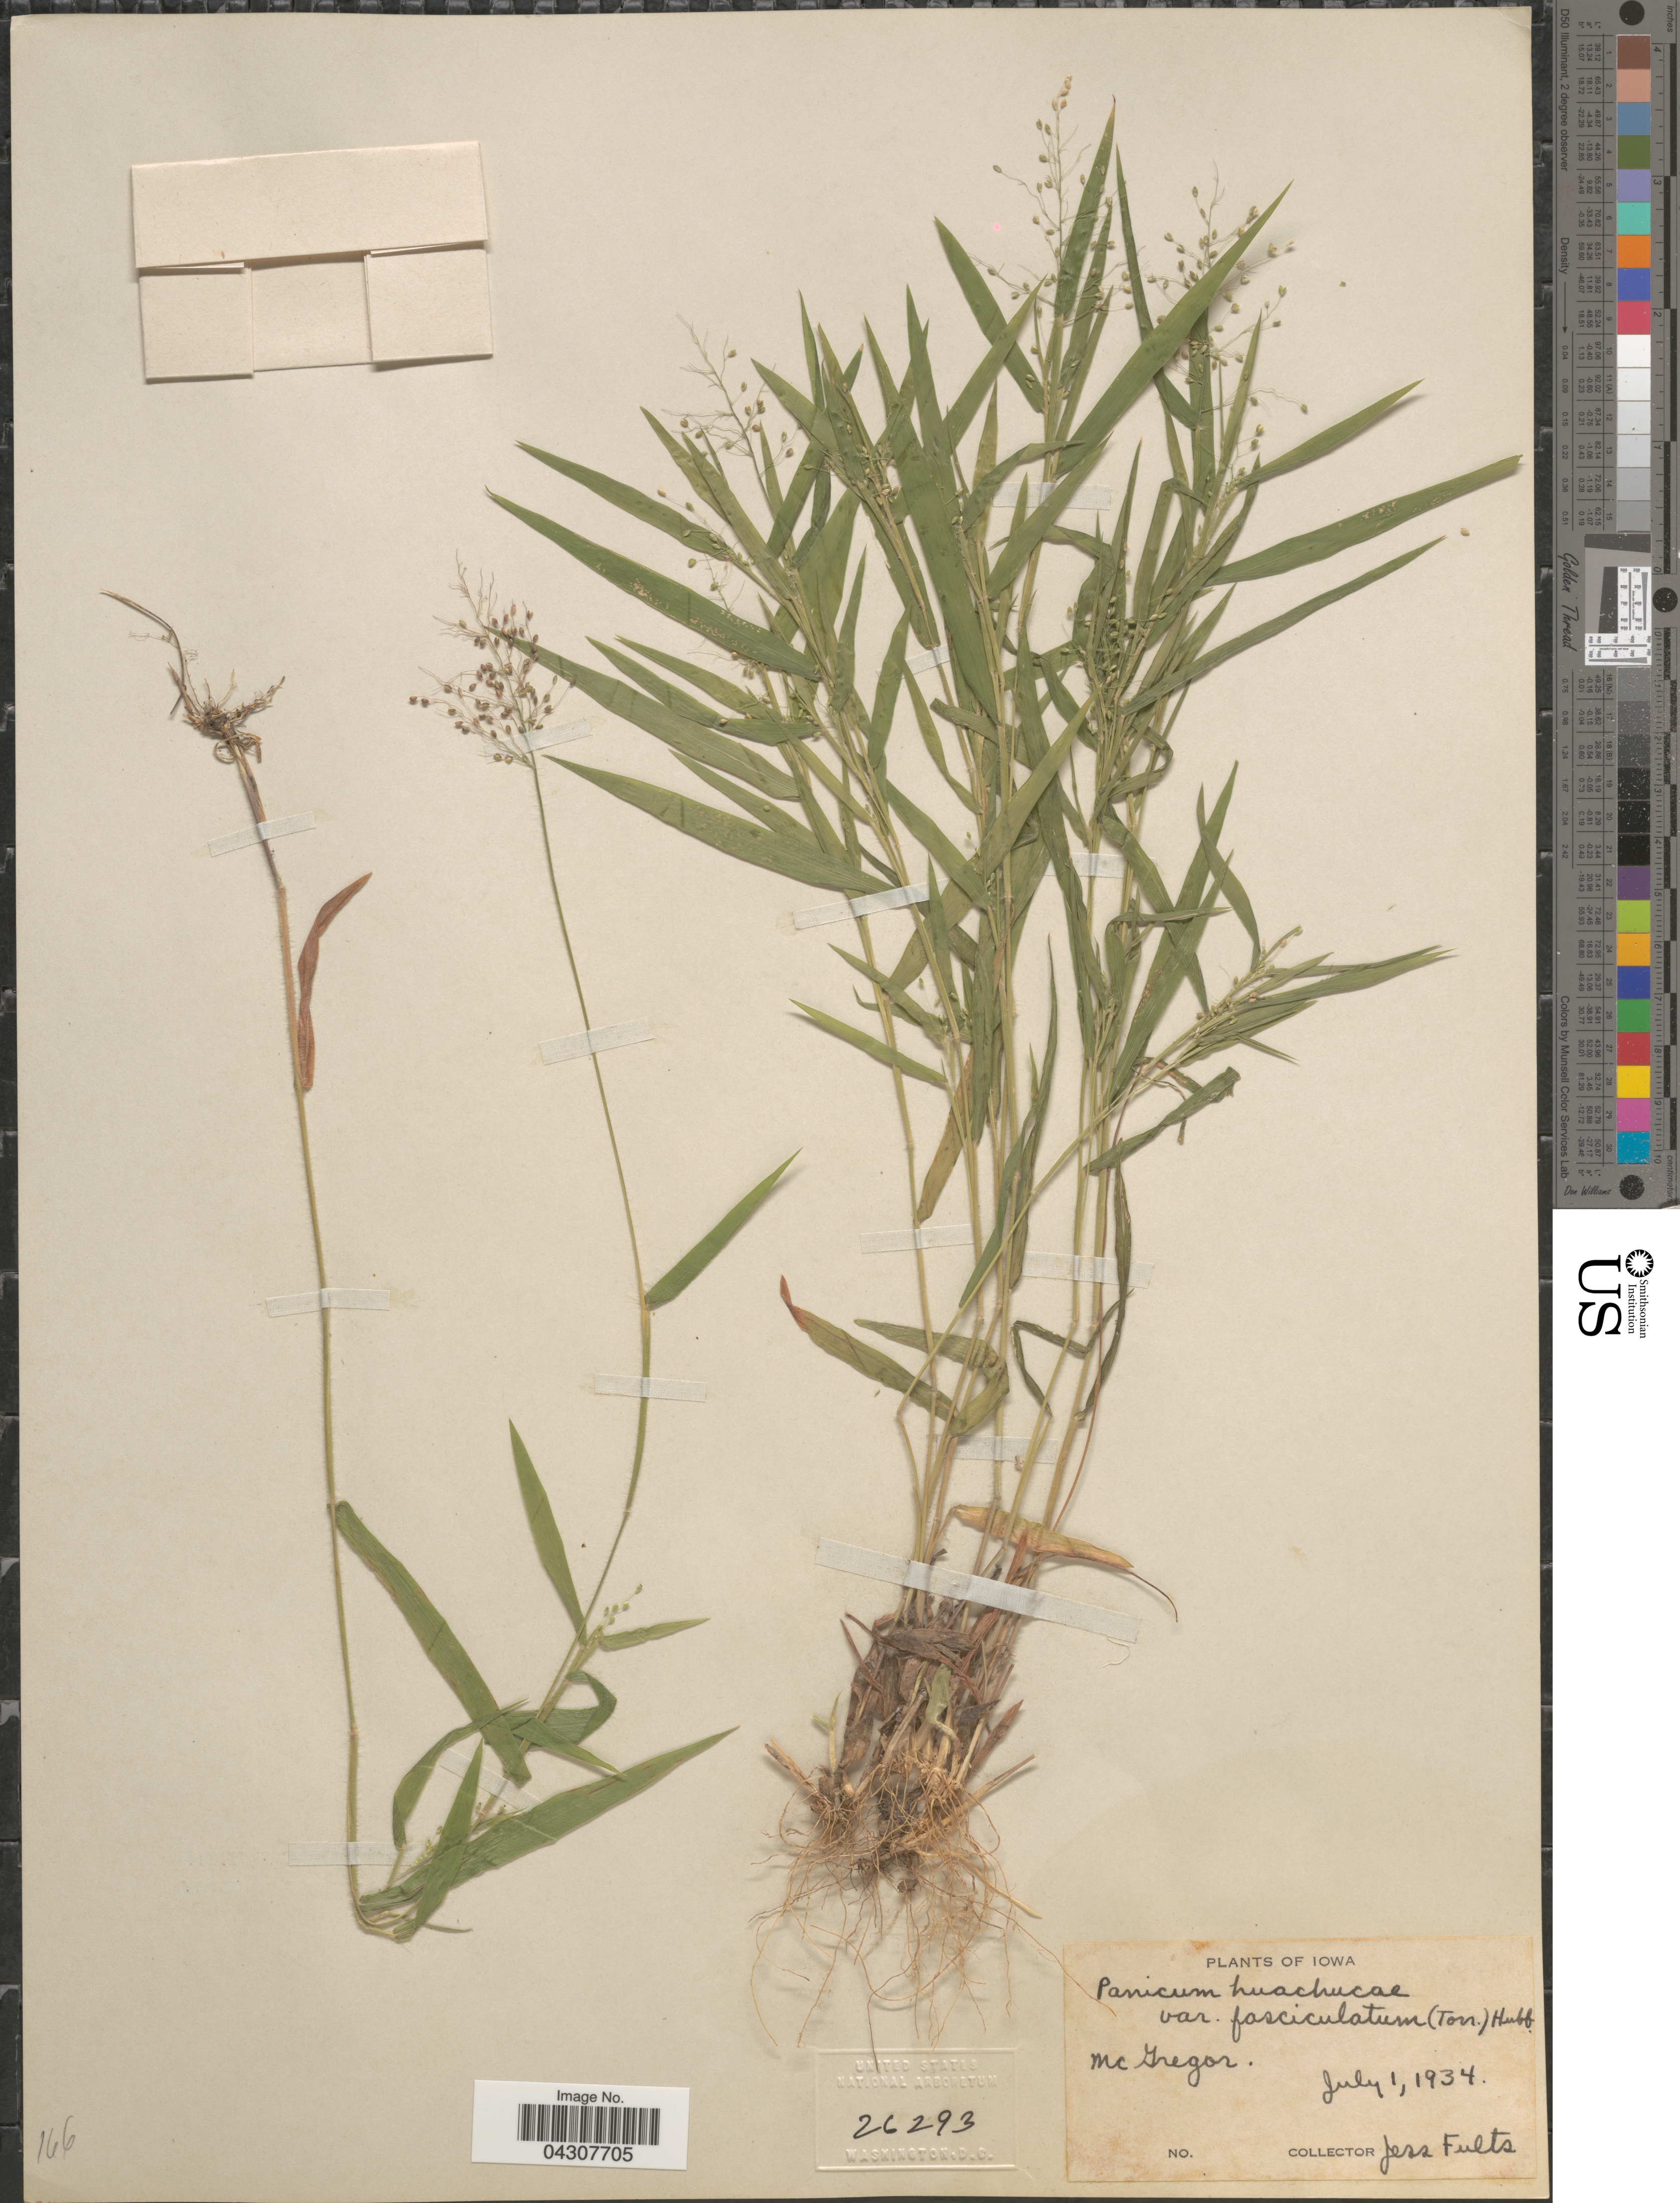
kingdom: Plantae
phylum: Tracheophyta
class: Liliopsida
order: Poales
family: Poaceae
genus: Dichanthelium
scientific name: Dichanthelium acuminatum var. acuminatum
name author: (Sw.) Gould & C.A. Clark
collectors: J. Fults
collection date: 1934-07-01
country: United States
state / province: Iowa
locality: Mc Gregor.